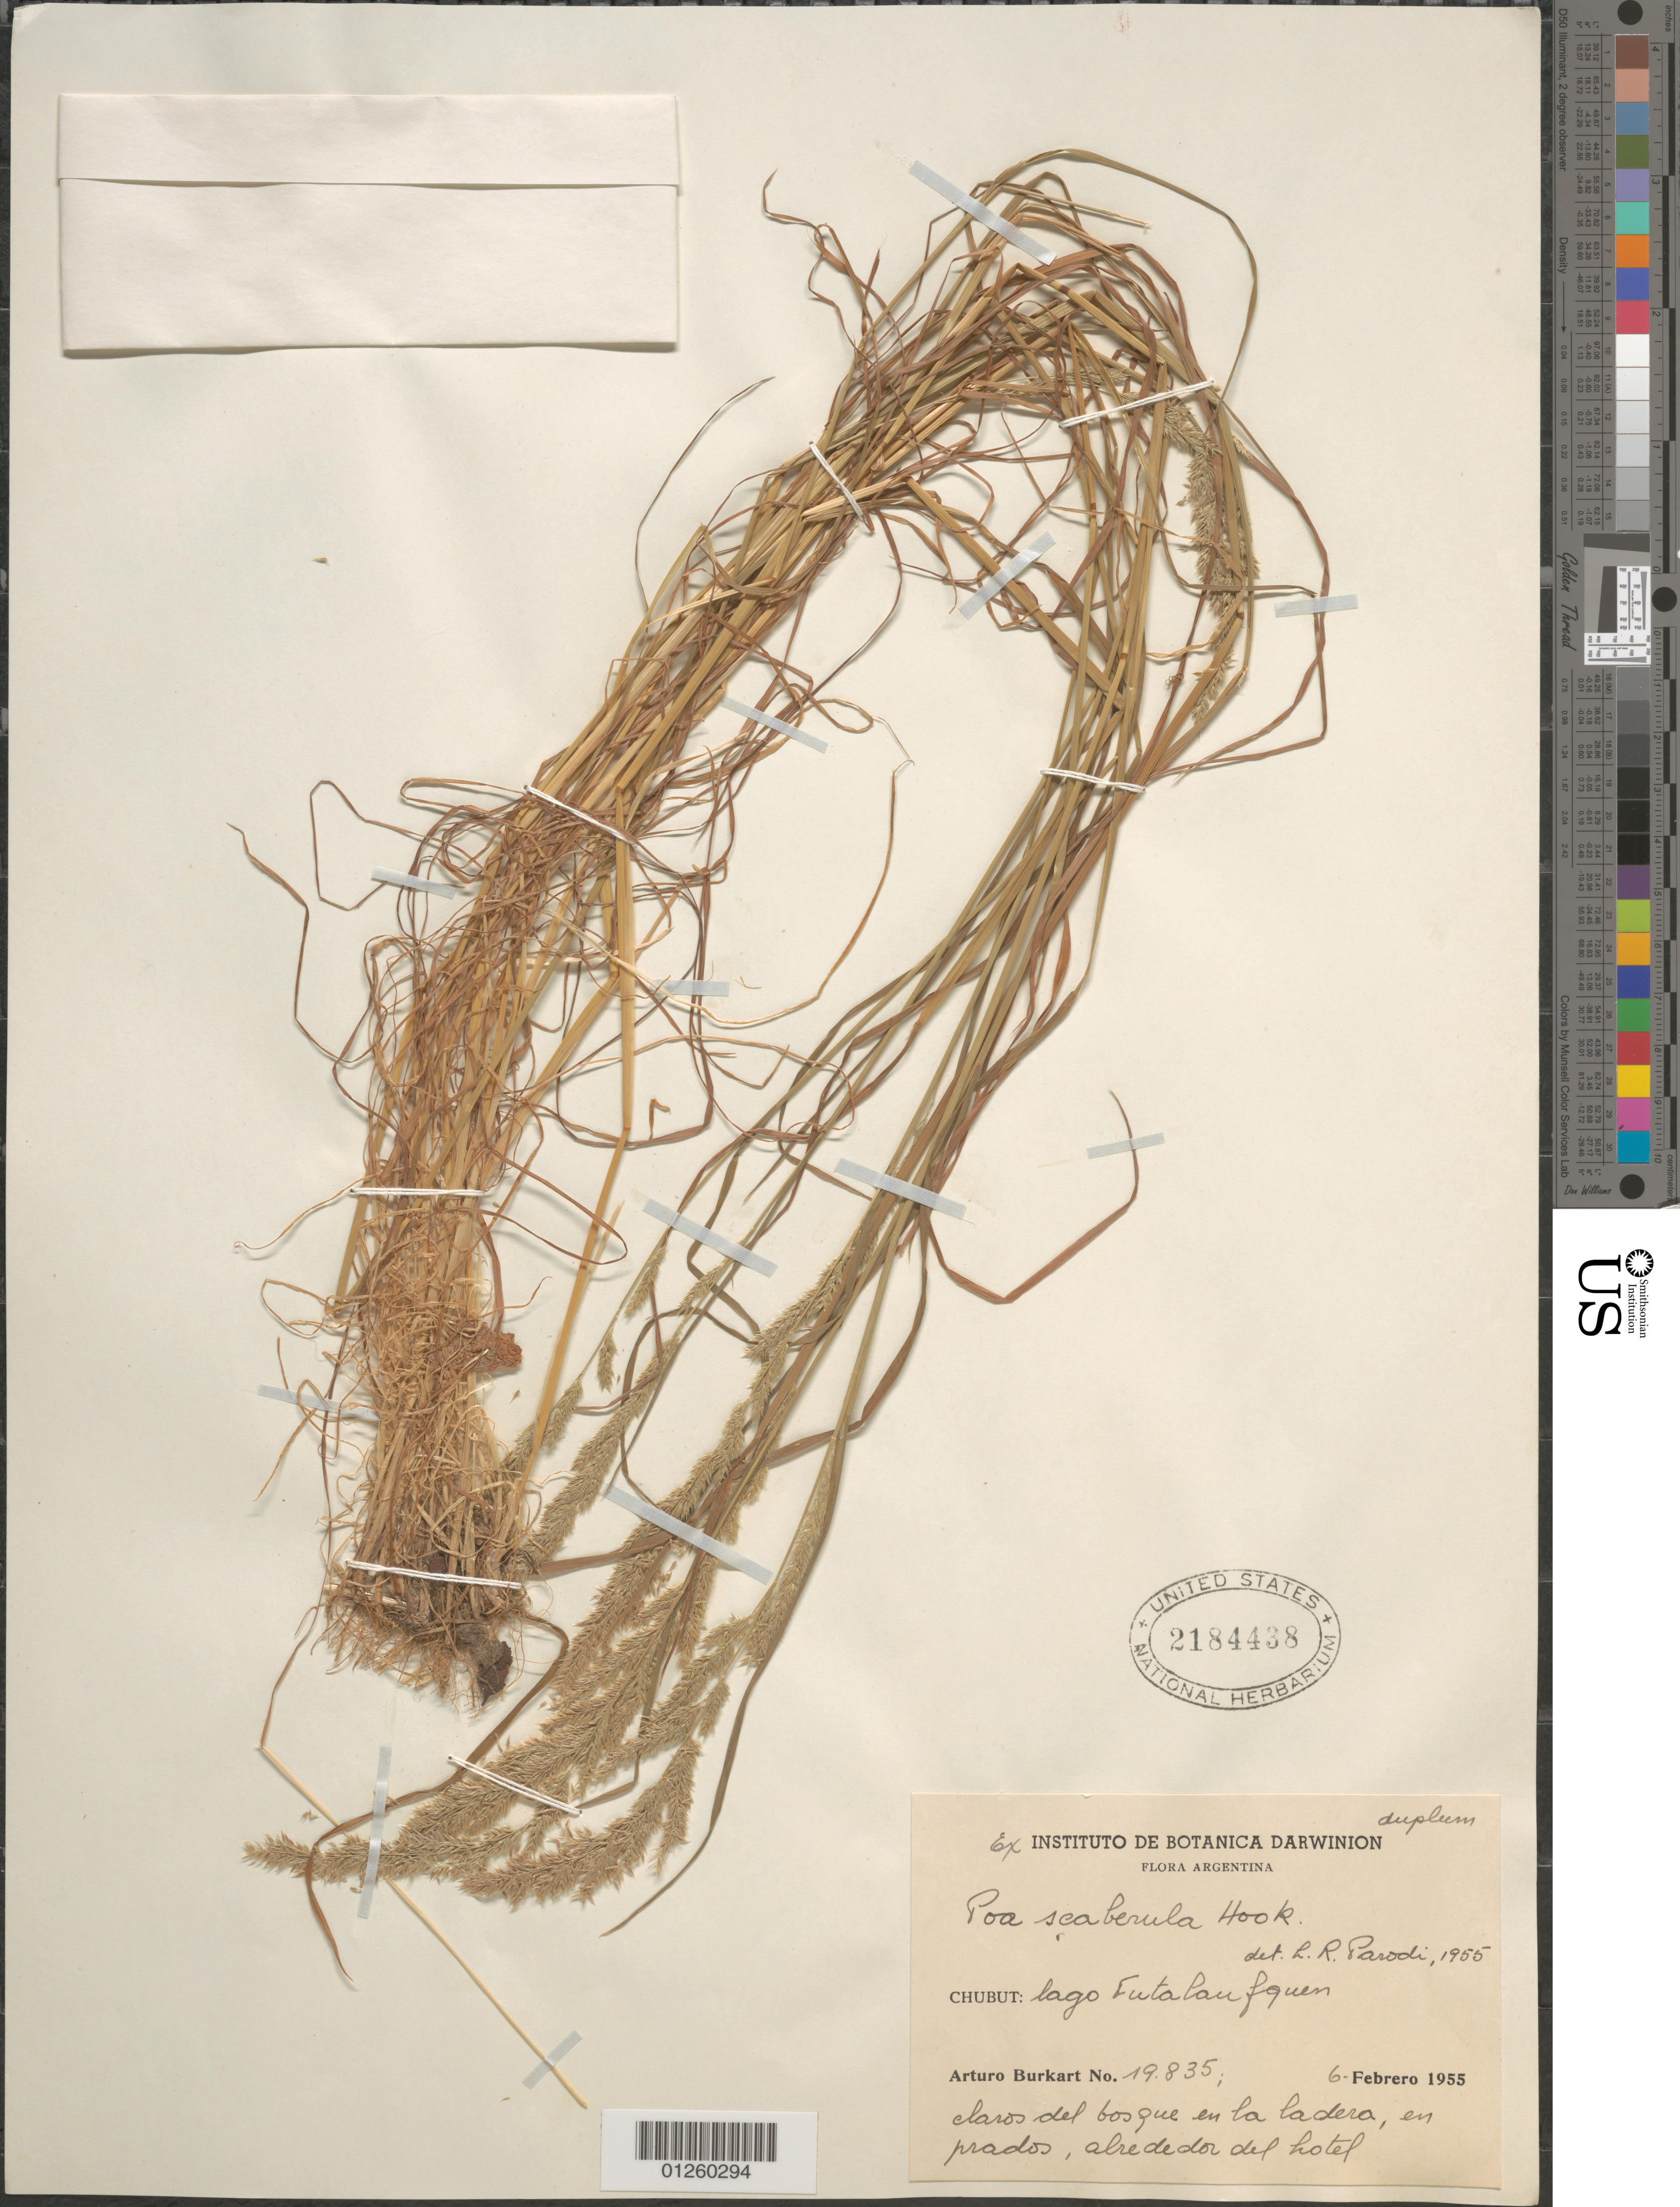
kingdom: Plantae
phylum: Tracheophyta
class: Liliopsida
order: Poales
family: Poaceae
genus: Poa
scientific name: Poa scaberula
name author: Hook. f.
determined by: Soreng, Robert J., Research Associate (BOT), Smithsonian Institution - National Museum of Natural History (UNITED STATES)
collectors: A. E. Burkart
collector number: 19.835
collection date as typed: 6 Febrero 1955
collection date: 1955-02-06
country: Argentina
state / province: Chubut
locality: lago Futalaufquen.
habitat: claros del bosque en la ladera, en prados, alrededor del hotel.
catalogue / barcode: US 2184438